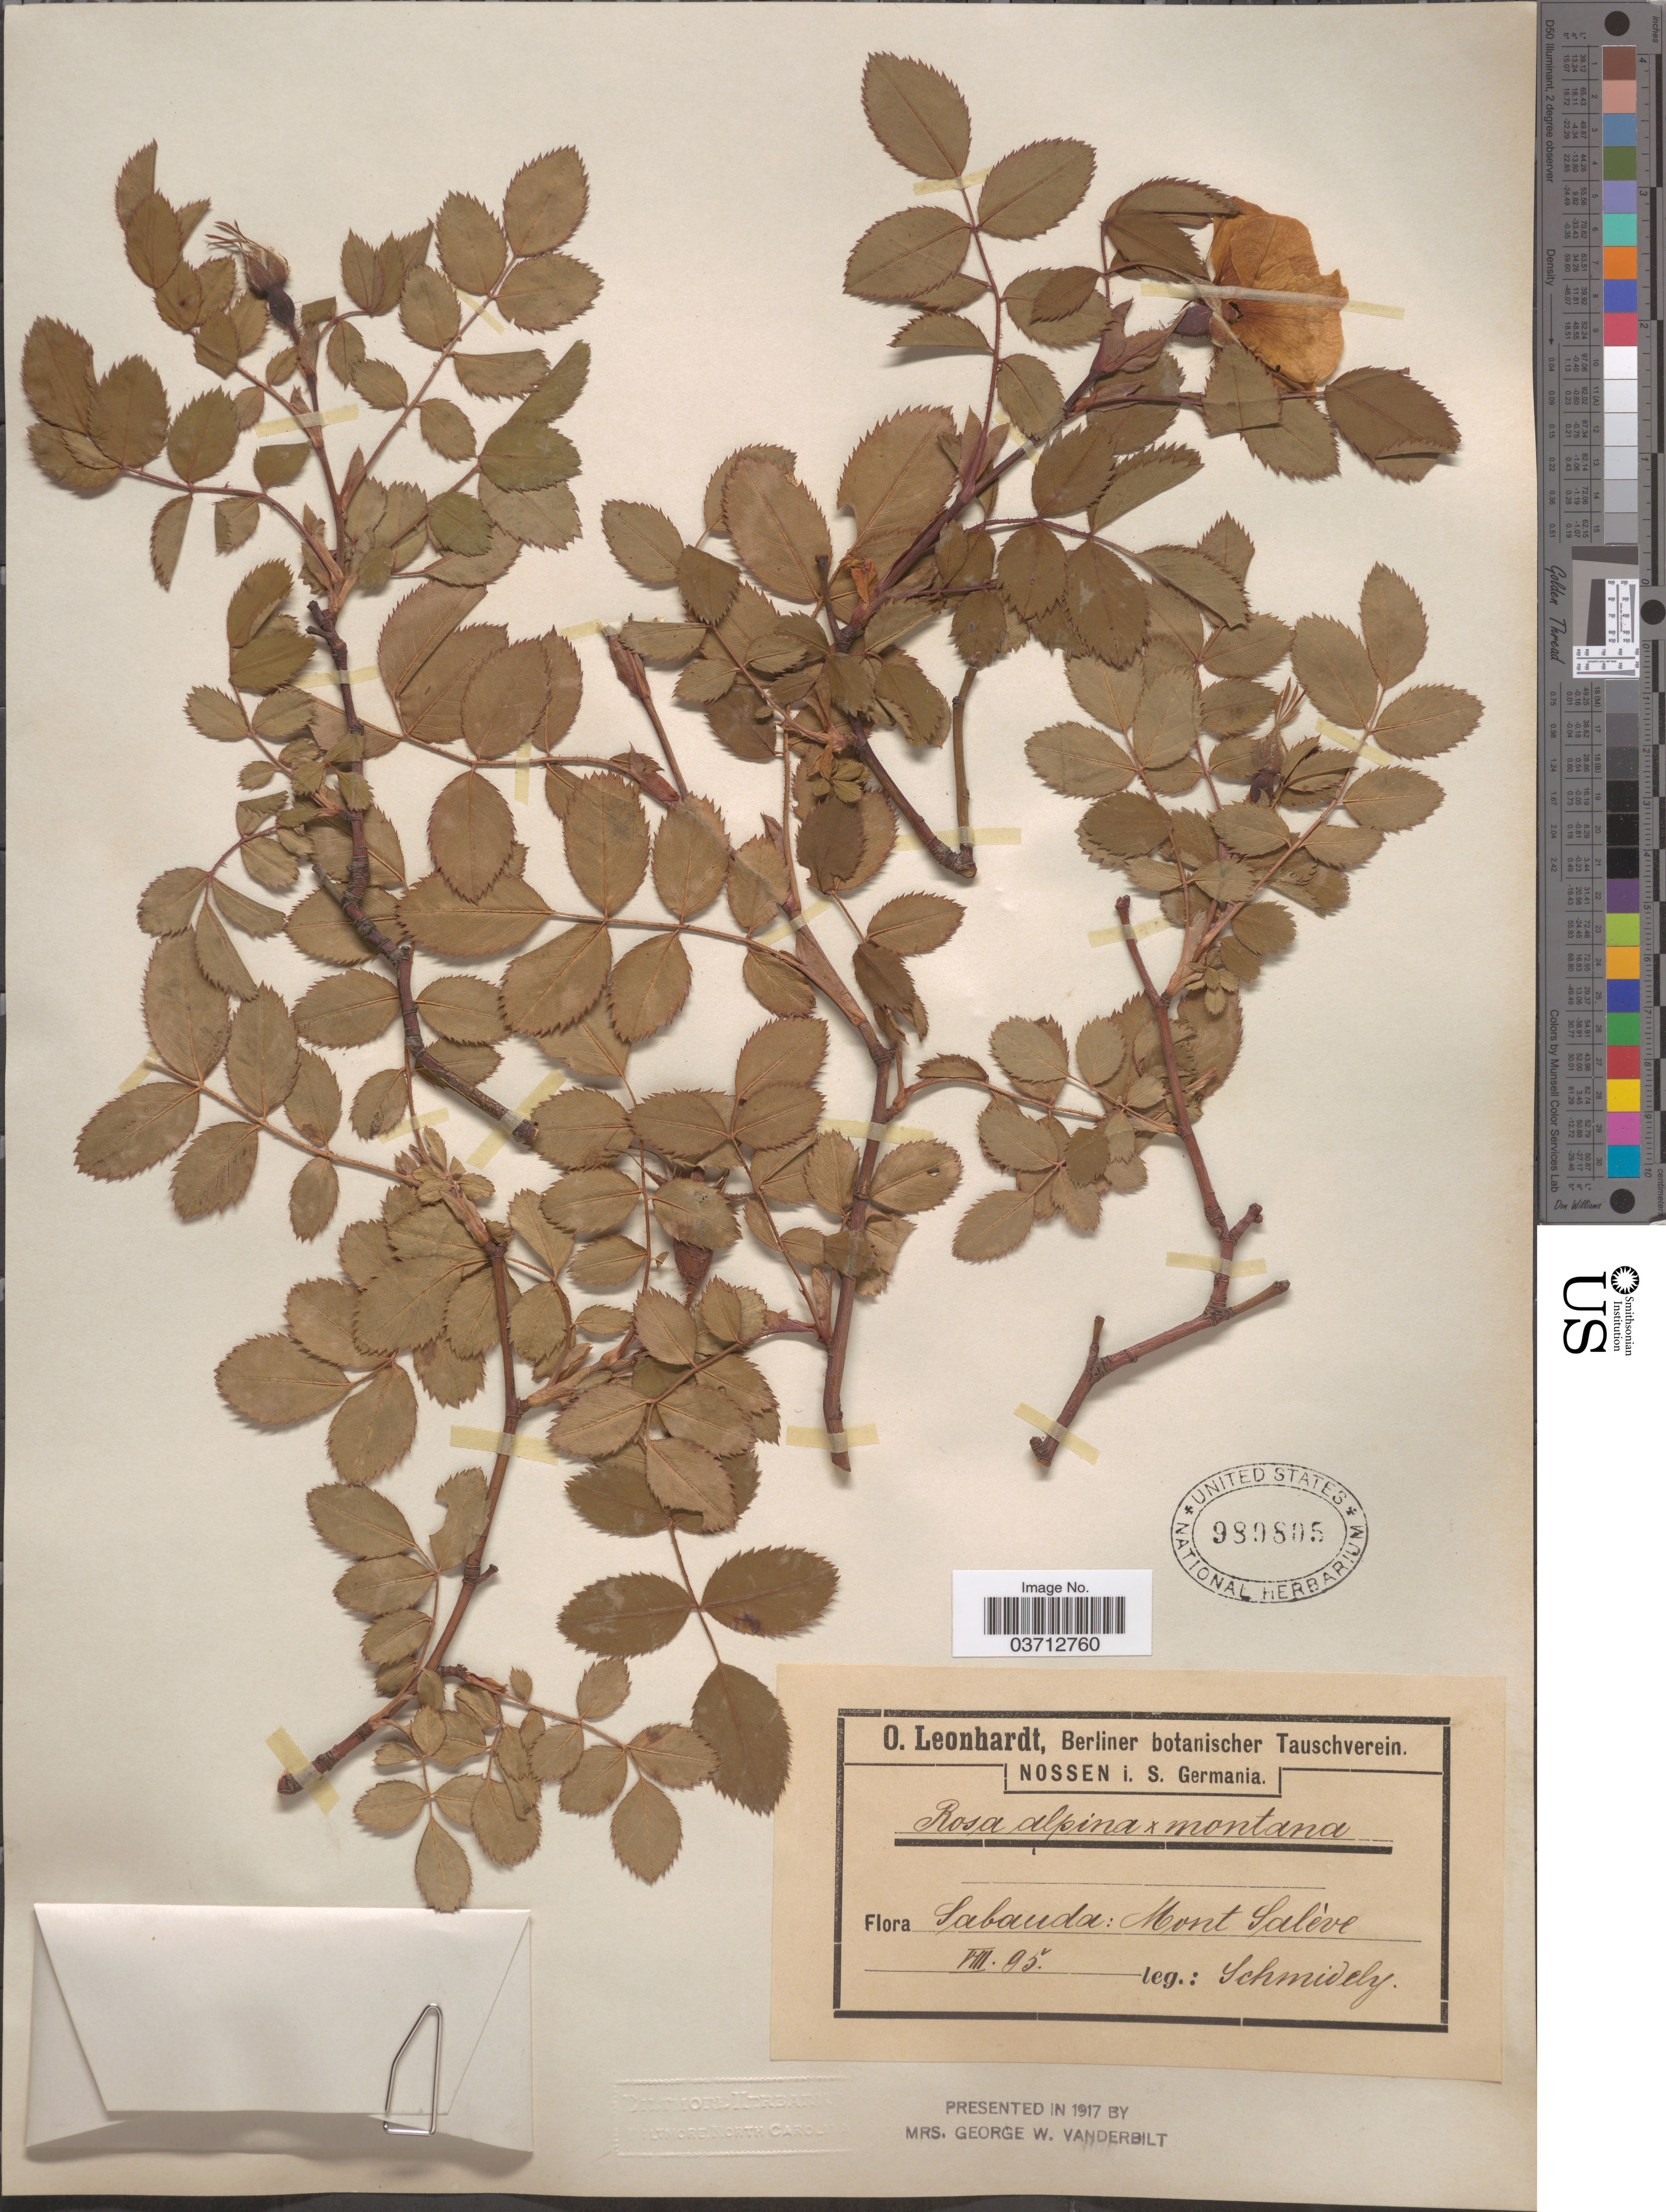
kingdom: Plantae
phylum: Tracheophyta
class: Magnoliopsida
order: Rosales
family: Rosaceae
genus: Rosa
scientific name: Rosa alpina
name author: L.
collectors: Schmidely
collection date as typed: Transcribed d/m/y: /8/95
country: France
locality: Sabauda: Mont Salève.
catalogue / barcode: US 980805